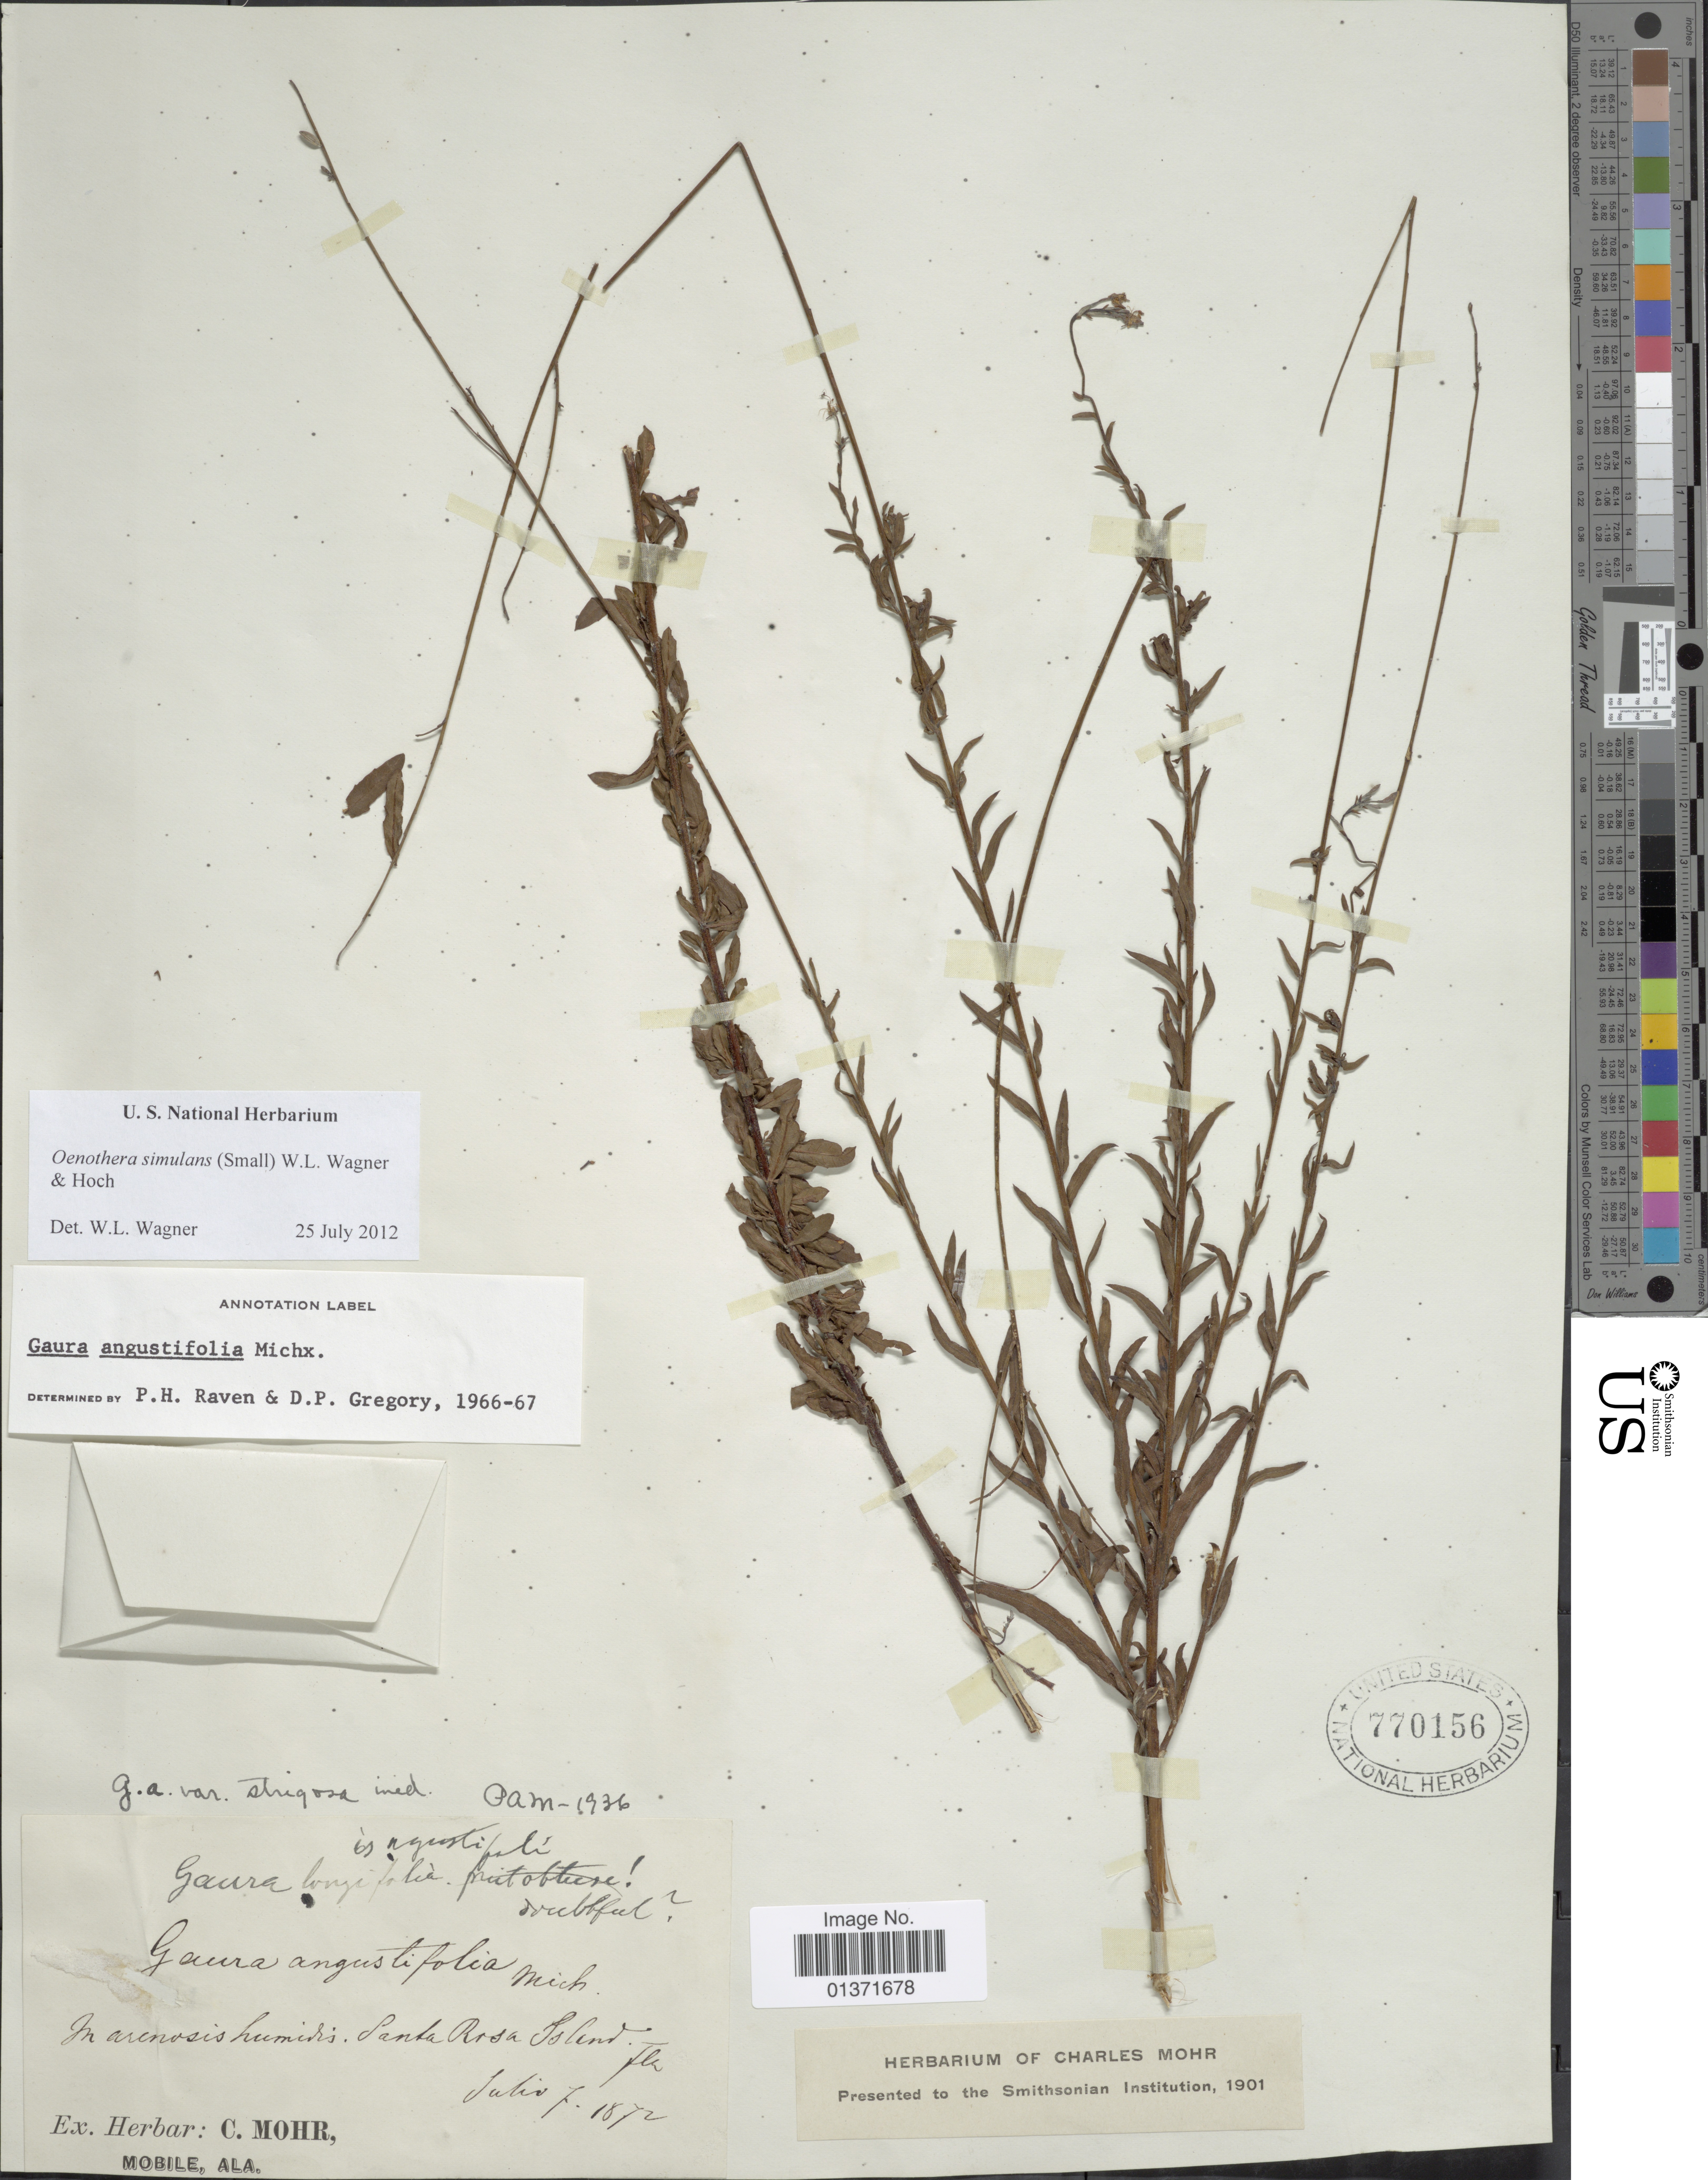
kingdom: Plantae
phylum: Tracheophyta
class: Magnoliopsida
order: Myrtales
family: Onagraceae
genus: Oenothera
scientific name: Oenothera simulans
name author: Michx.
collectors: C. T. Mohr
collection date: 1872-07-07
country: United States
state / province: Florida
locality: Santa Rosa Island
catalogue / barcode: US 770156